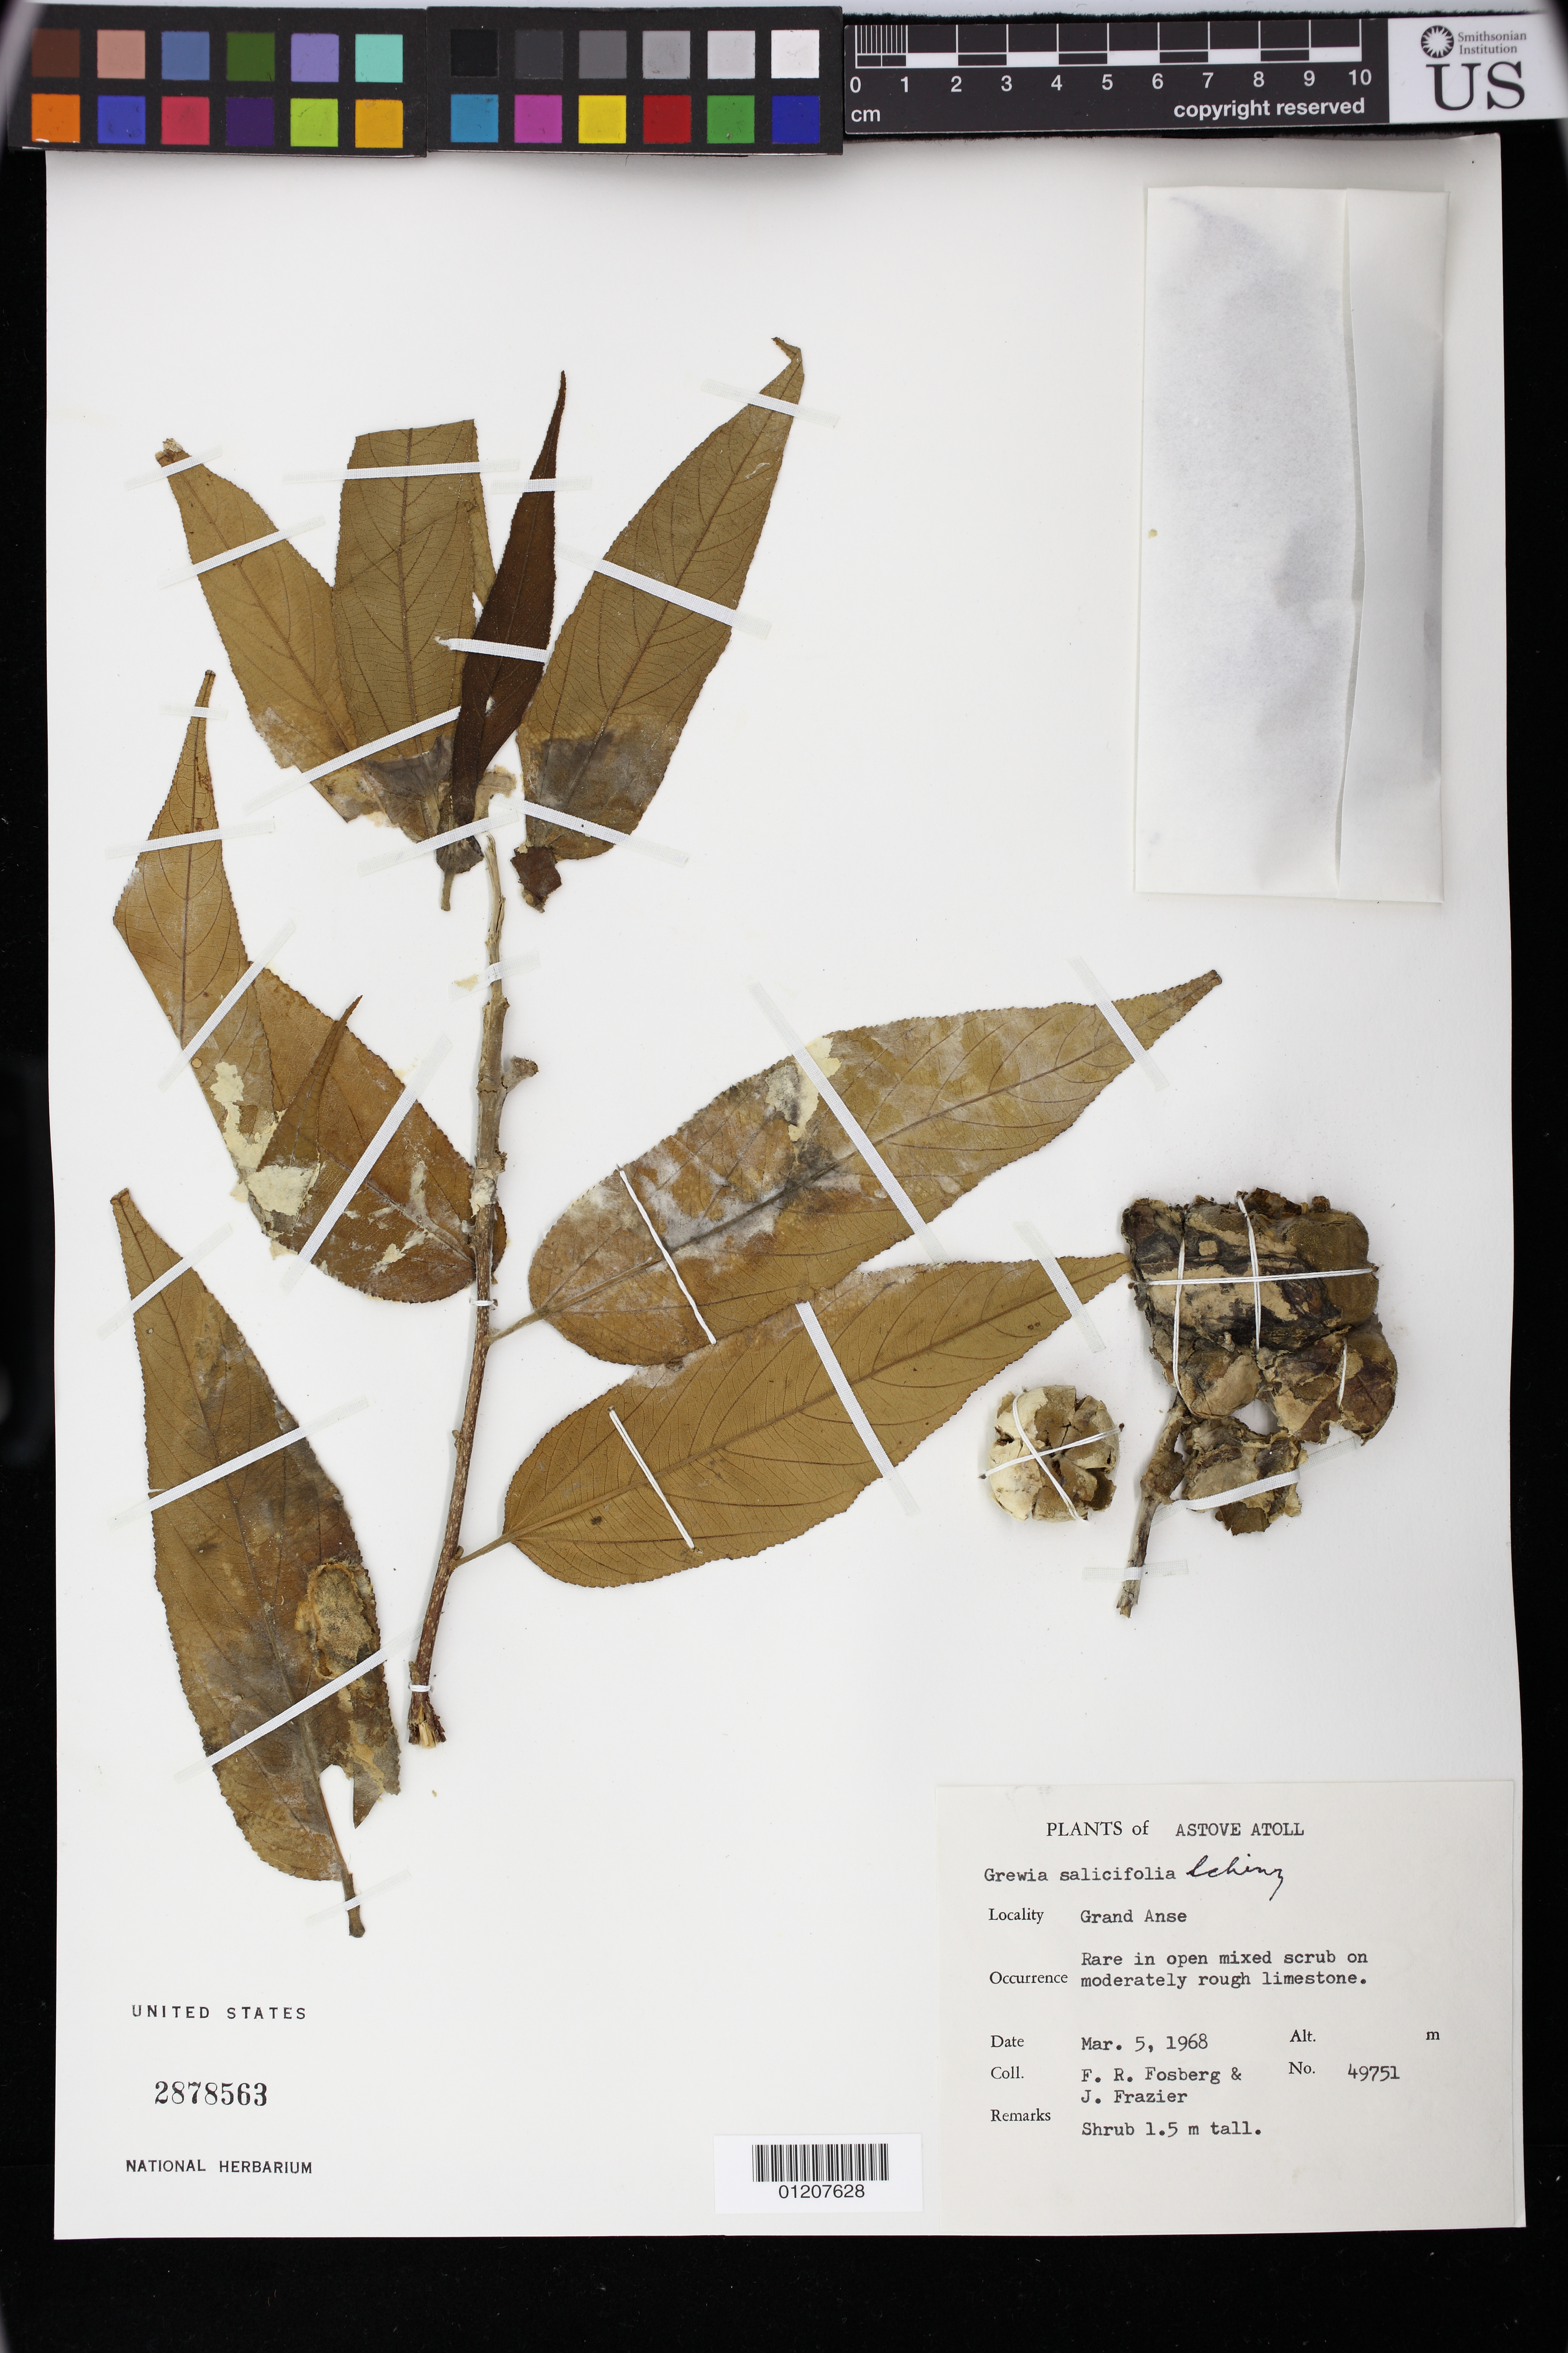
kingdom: Plantae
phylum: Tracheophyta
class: Magnoliopsida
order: Malvales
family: Malvaceae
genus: Grewia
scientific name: Grewia salicifolia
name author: Schinz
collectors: F. R. Fosberg & J. Frazier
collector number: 49751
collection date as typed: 03 May 1968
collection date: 1968-05-03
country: Seychelles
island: Astove Atoll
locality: Astove Atoll. Grand Anse. Rare in open mixed scrub on moderately rough limestone.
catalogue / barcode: US 2878563